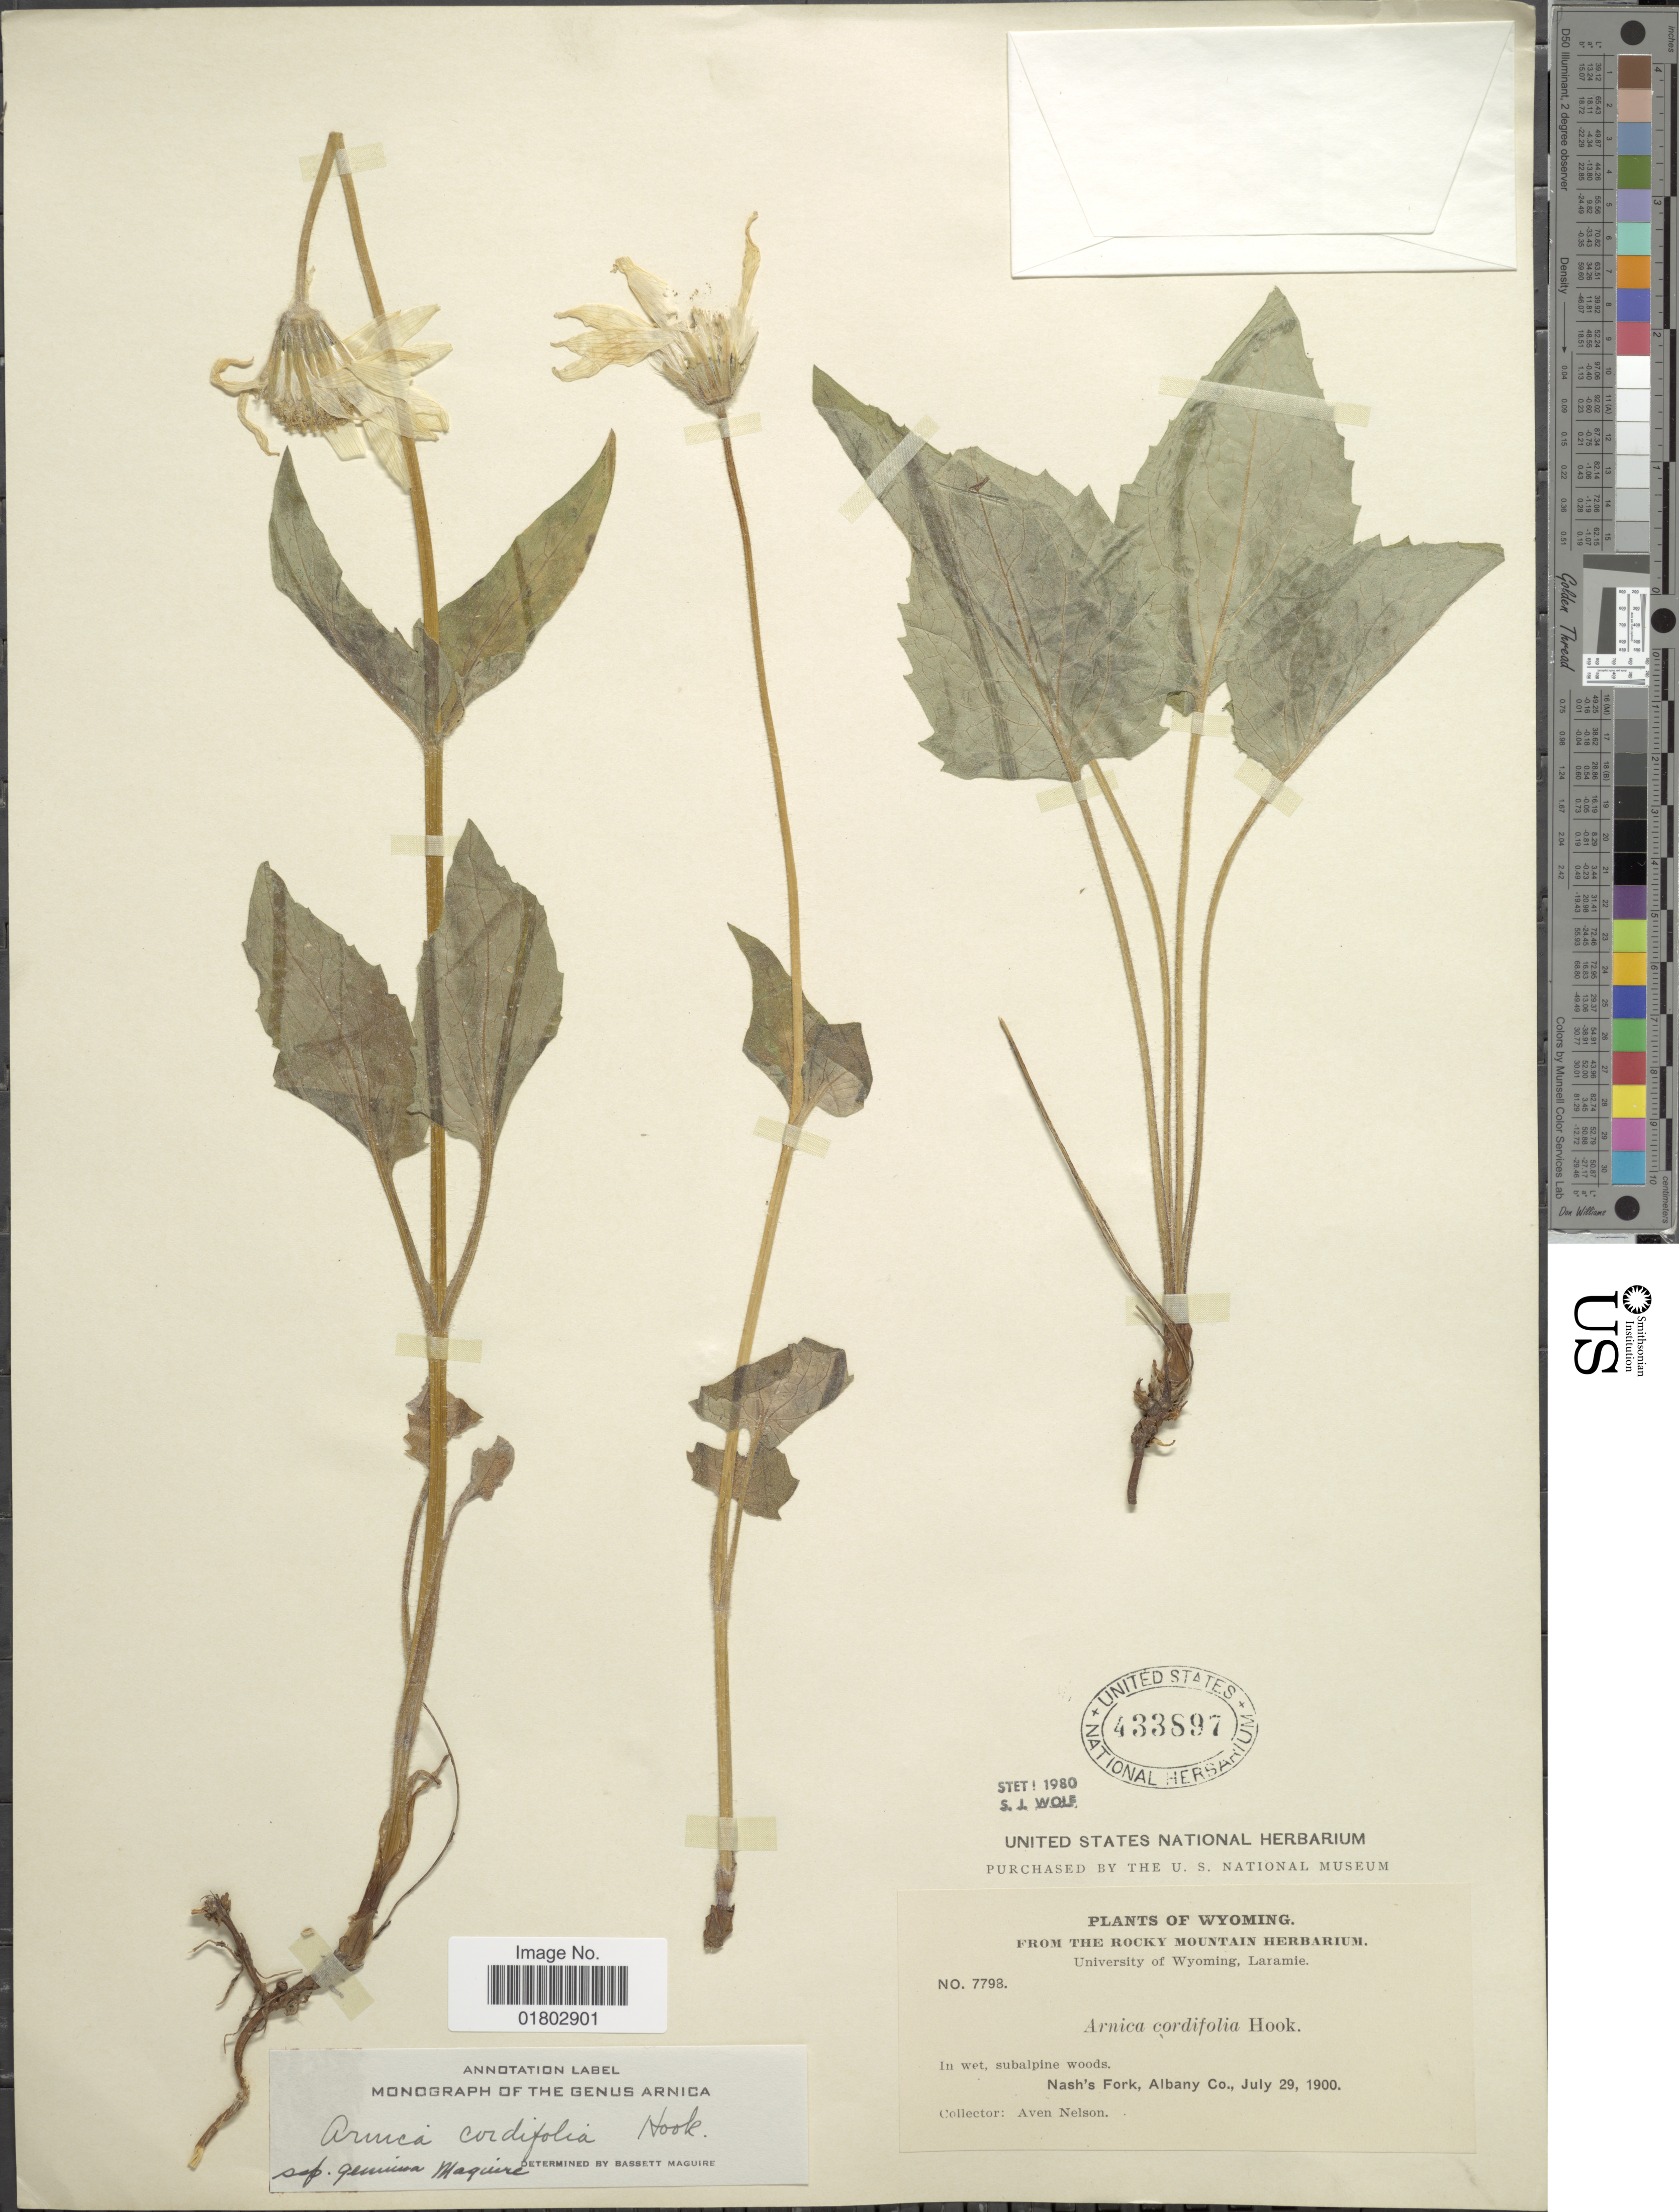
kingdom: Plantae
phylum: Tracheophyta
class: Magnoliopsida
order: Asterales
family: Asteraceae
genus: Arnica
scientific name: Arnica cordifolia subsp. genuina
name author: Maguire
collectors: A. Nelson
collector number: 7798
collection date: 1900-07-29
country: United States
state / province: Wyoming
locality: In wet, subalpine woods, Nash's Fork, Albany Co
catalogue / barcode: US 433897